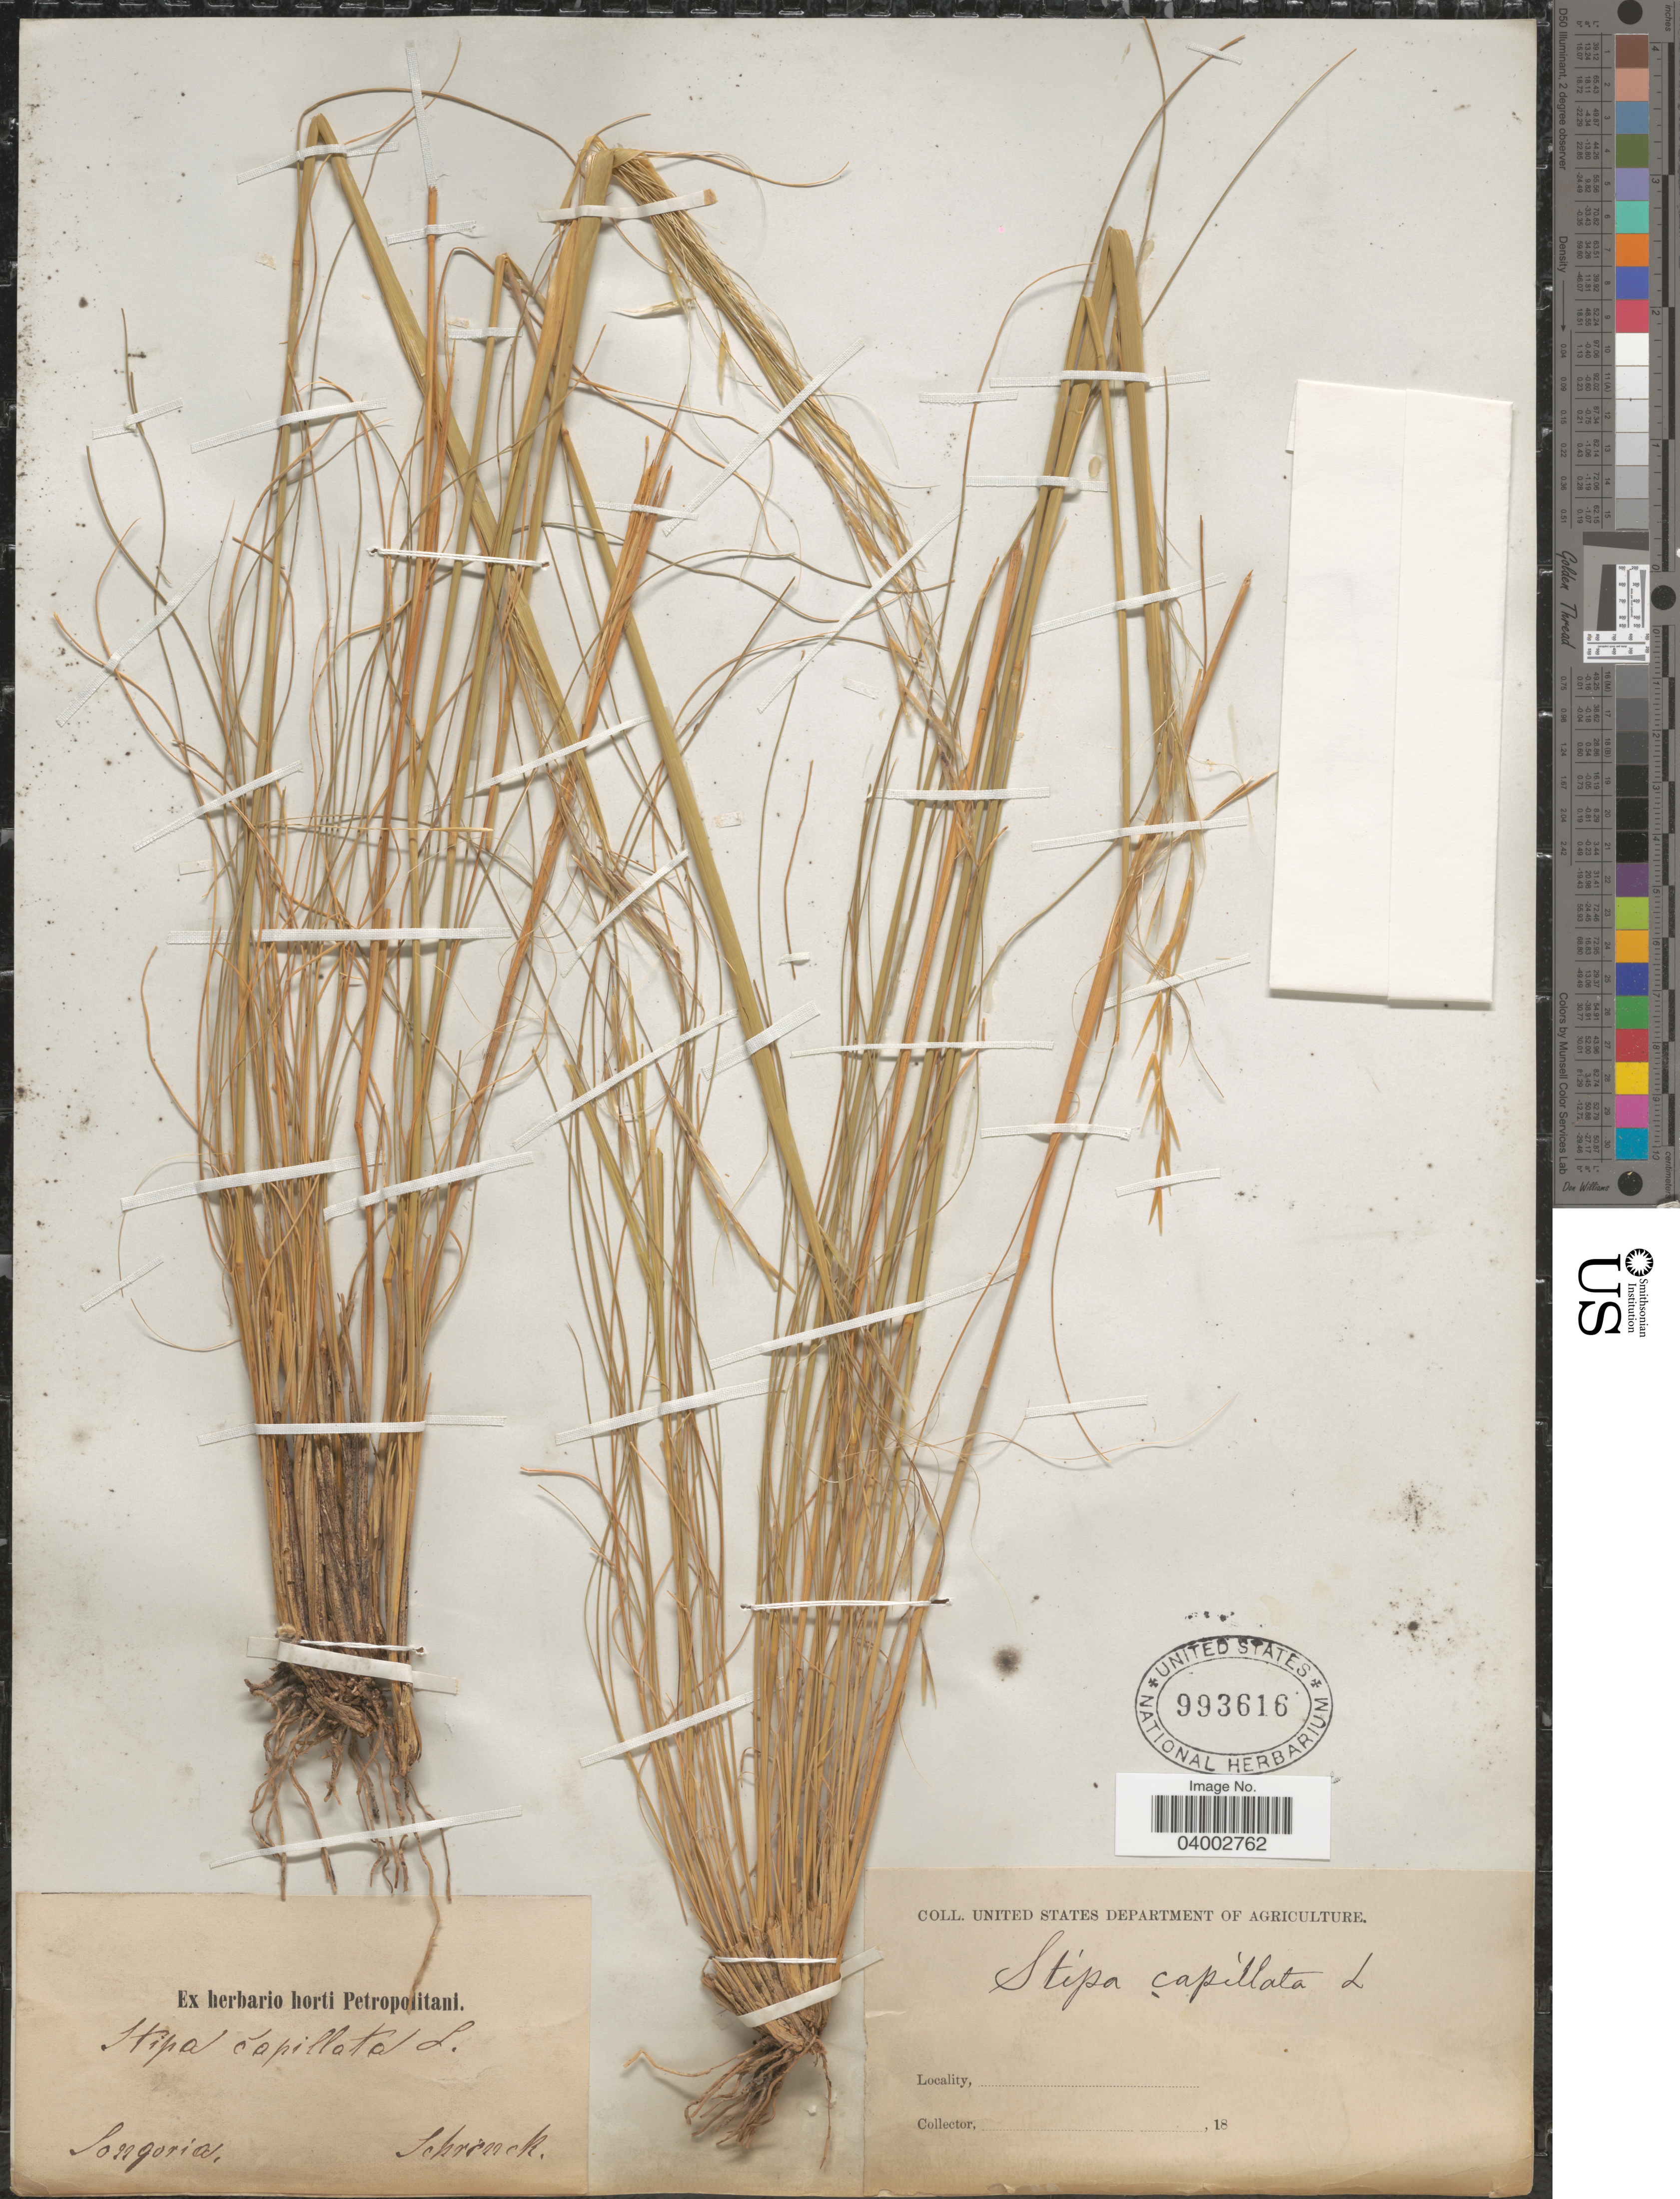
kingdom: Plantae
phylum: Tracheophyta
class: Liliopsida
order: Poales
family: Poaceae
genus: Stipa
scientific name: Stipa capillata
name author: L.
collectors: -- Schrenck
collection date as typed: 18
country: Kazakhstan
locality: Songoria.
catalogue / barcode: US 993616